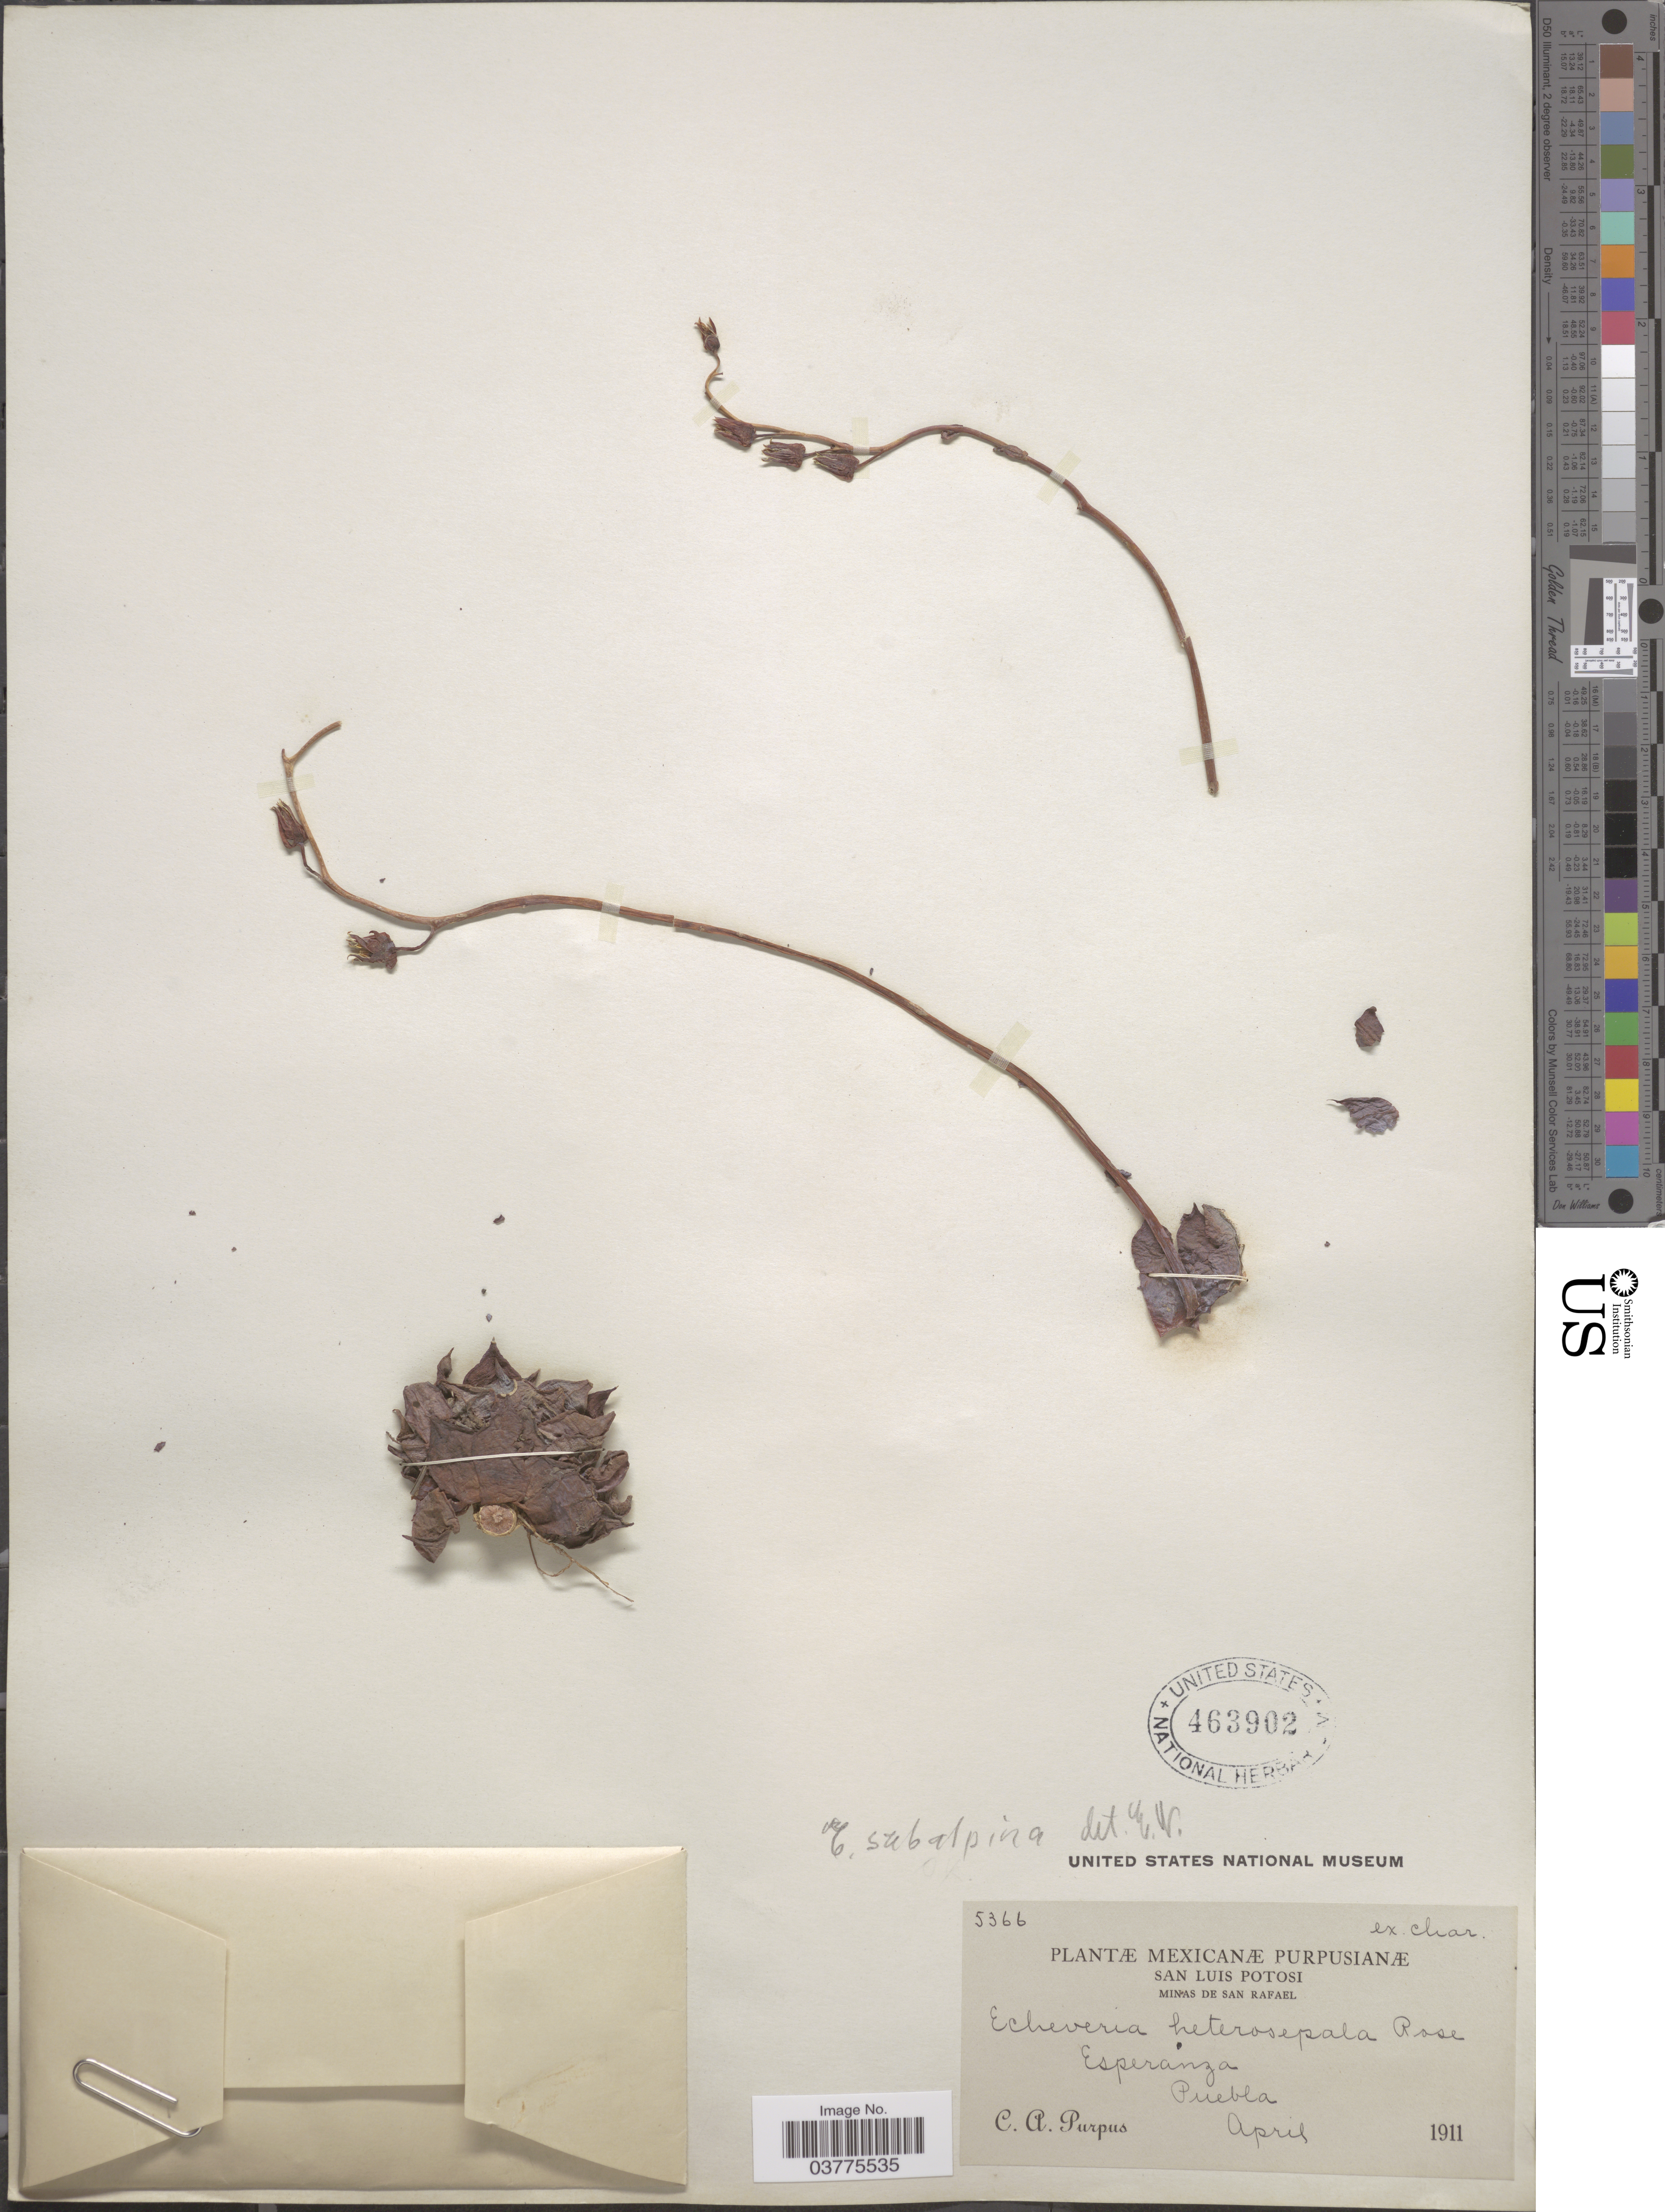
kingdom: Plantae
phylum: Tracheophyta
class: Magnoliopsida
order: Saxifragales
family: Crassulaceae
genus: Echeveria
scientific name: Echeveria subalpina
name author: Rose & Purpus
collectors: C. A. Purpus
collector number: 5366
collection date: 1911-04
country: Mexico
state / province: Puebla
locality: San Luis Potosi. Minas de San Rafael. Esperanza.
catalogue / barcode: US 463902